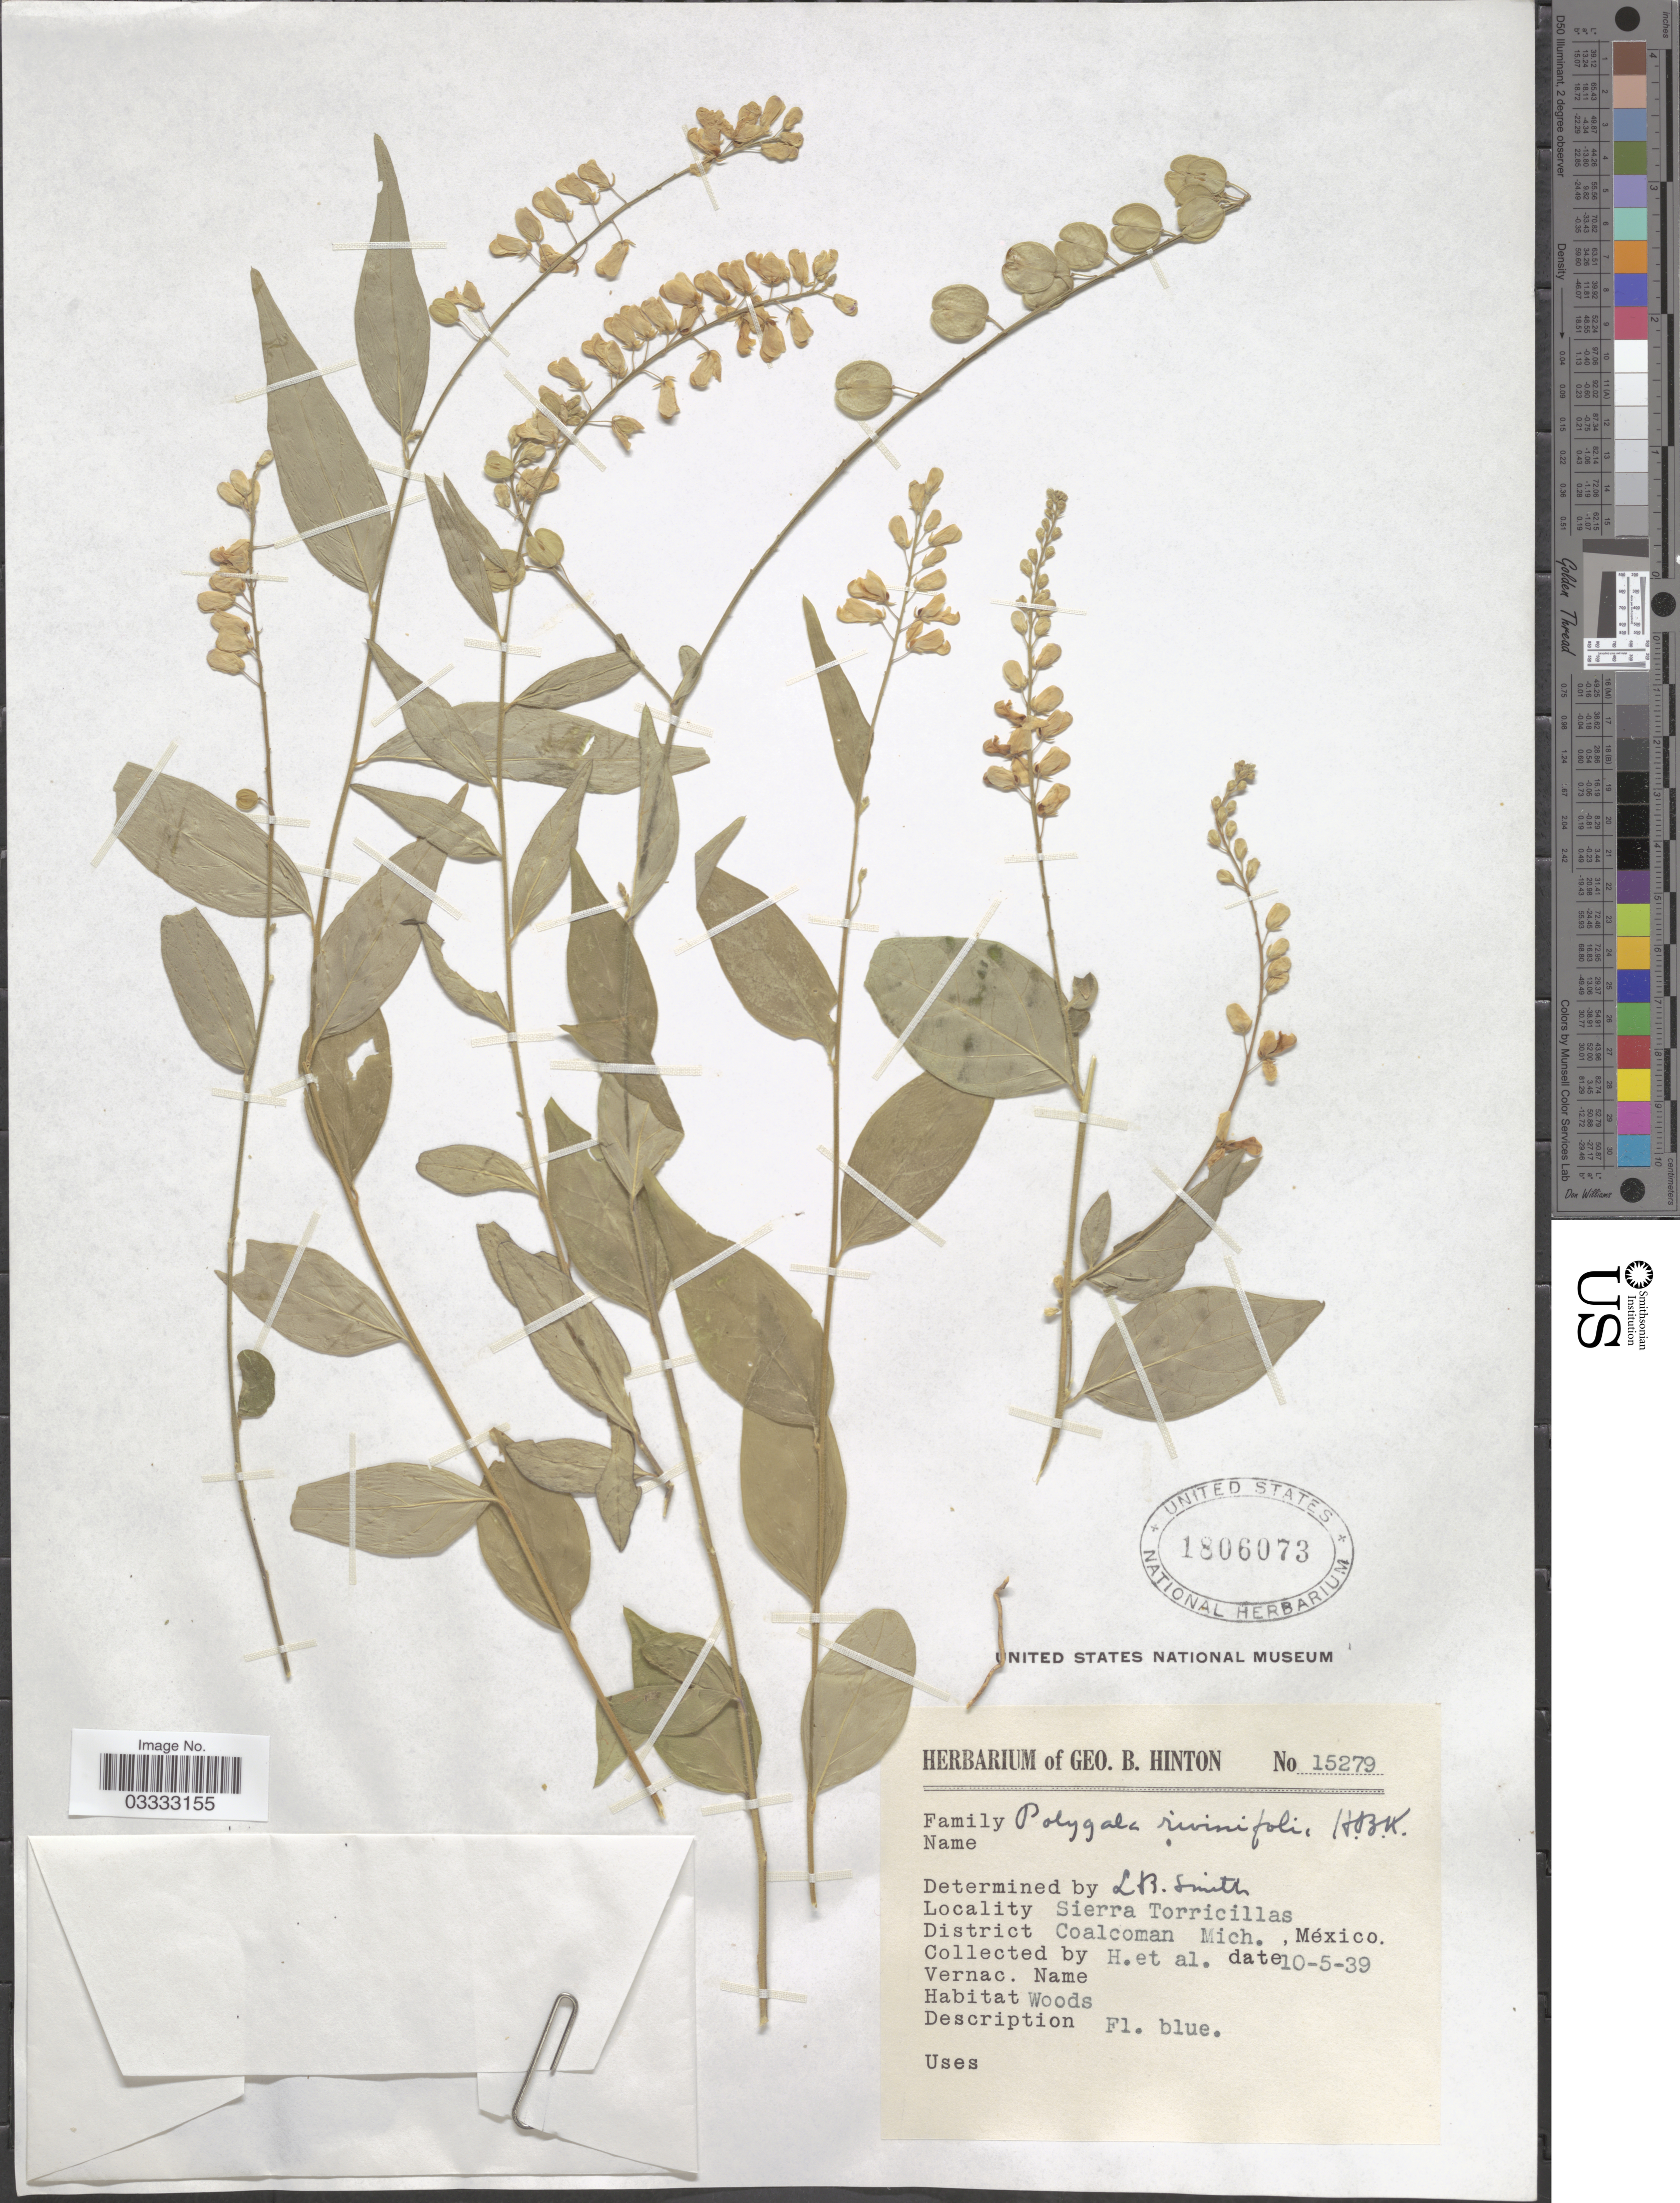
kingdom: Plantae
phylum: Tracheophyta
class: Magnoliopsida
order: Fabales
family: Polygalaceae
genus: Hebecarpa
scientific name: Hebecarpa rivinifolia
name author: (Kunth) J.R. Abbott & J.F.B. Pastore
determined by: Strong, Mark T., (BOT), Smithsonian Institution - National Museum of Natural History (UNITED STATES)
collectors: G. B. Hinton & et al.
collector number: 15279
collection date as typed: Transcribed d/m/y: 10/5/39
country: Mexico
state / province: Michoacán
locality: Sierra Torricillas, District Coalcoman.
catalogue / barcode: US 1806073